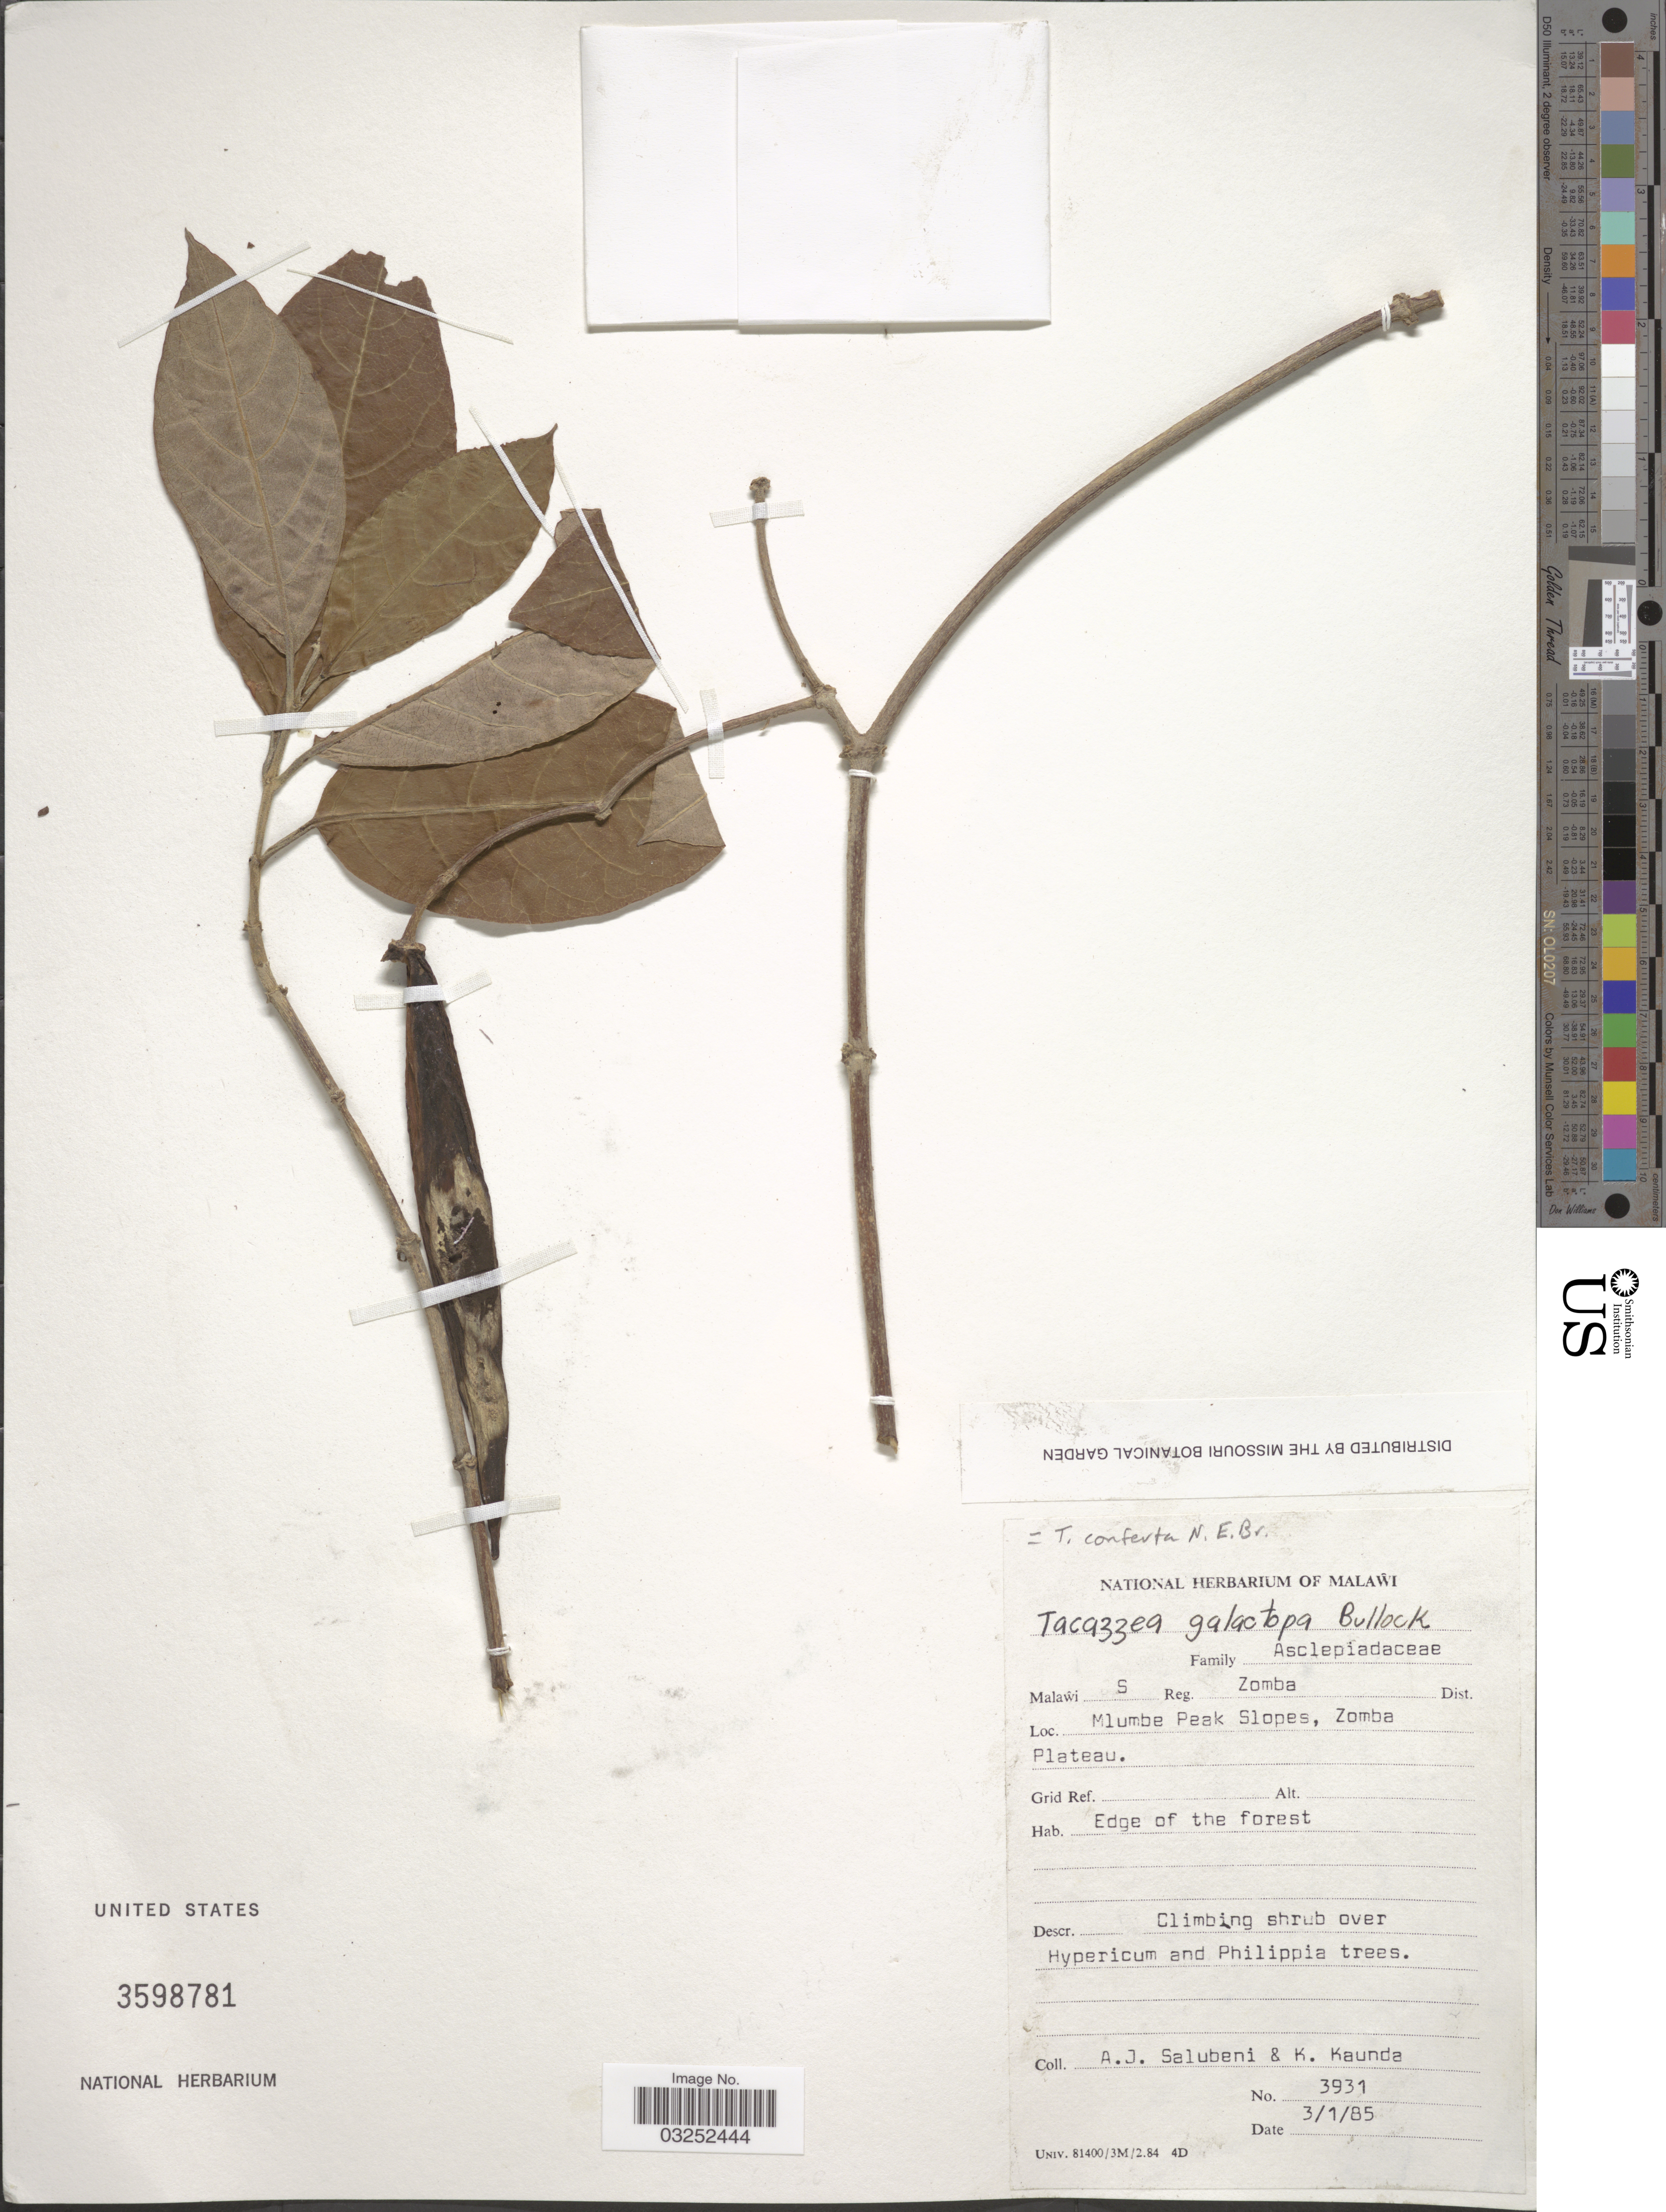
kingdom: Plantae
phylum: Tracheophyta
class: Magnoliopsida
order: Gentianales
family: Apocynaceae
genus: Tacazzea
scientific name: Tacazzea conferta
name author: N.E. Br.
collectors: A. J. Salubeni & K. Kaunda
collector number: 3931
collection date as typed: Transcribed d/m/y: 3/1/85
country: Malawi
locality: S Reg. Zomba Dist. Mlumbe Peak Slopes, Zomba Plateau.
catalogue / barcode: US 3598781